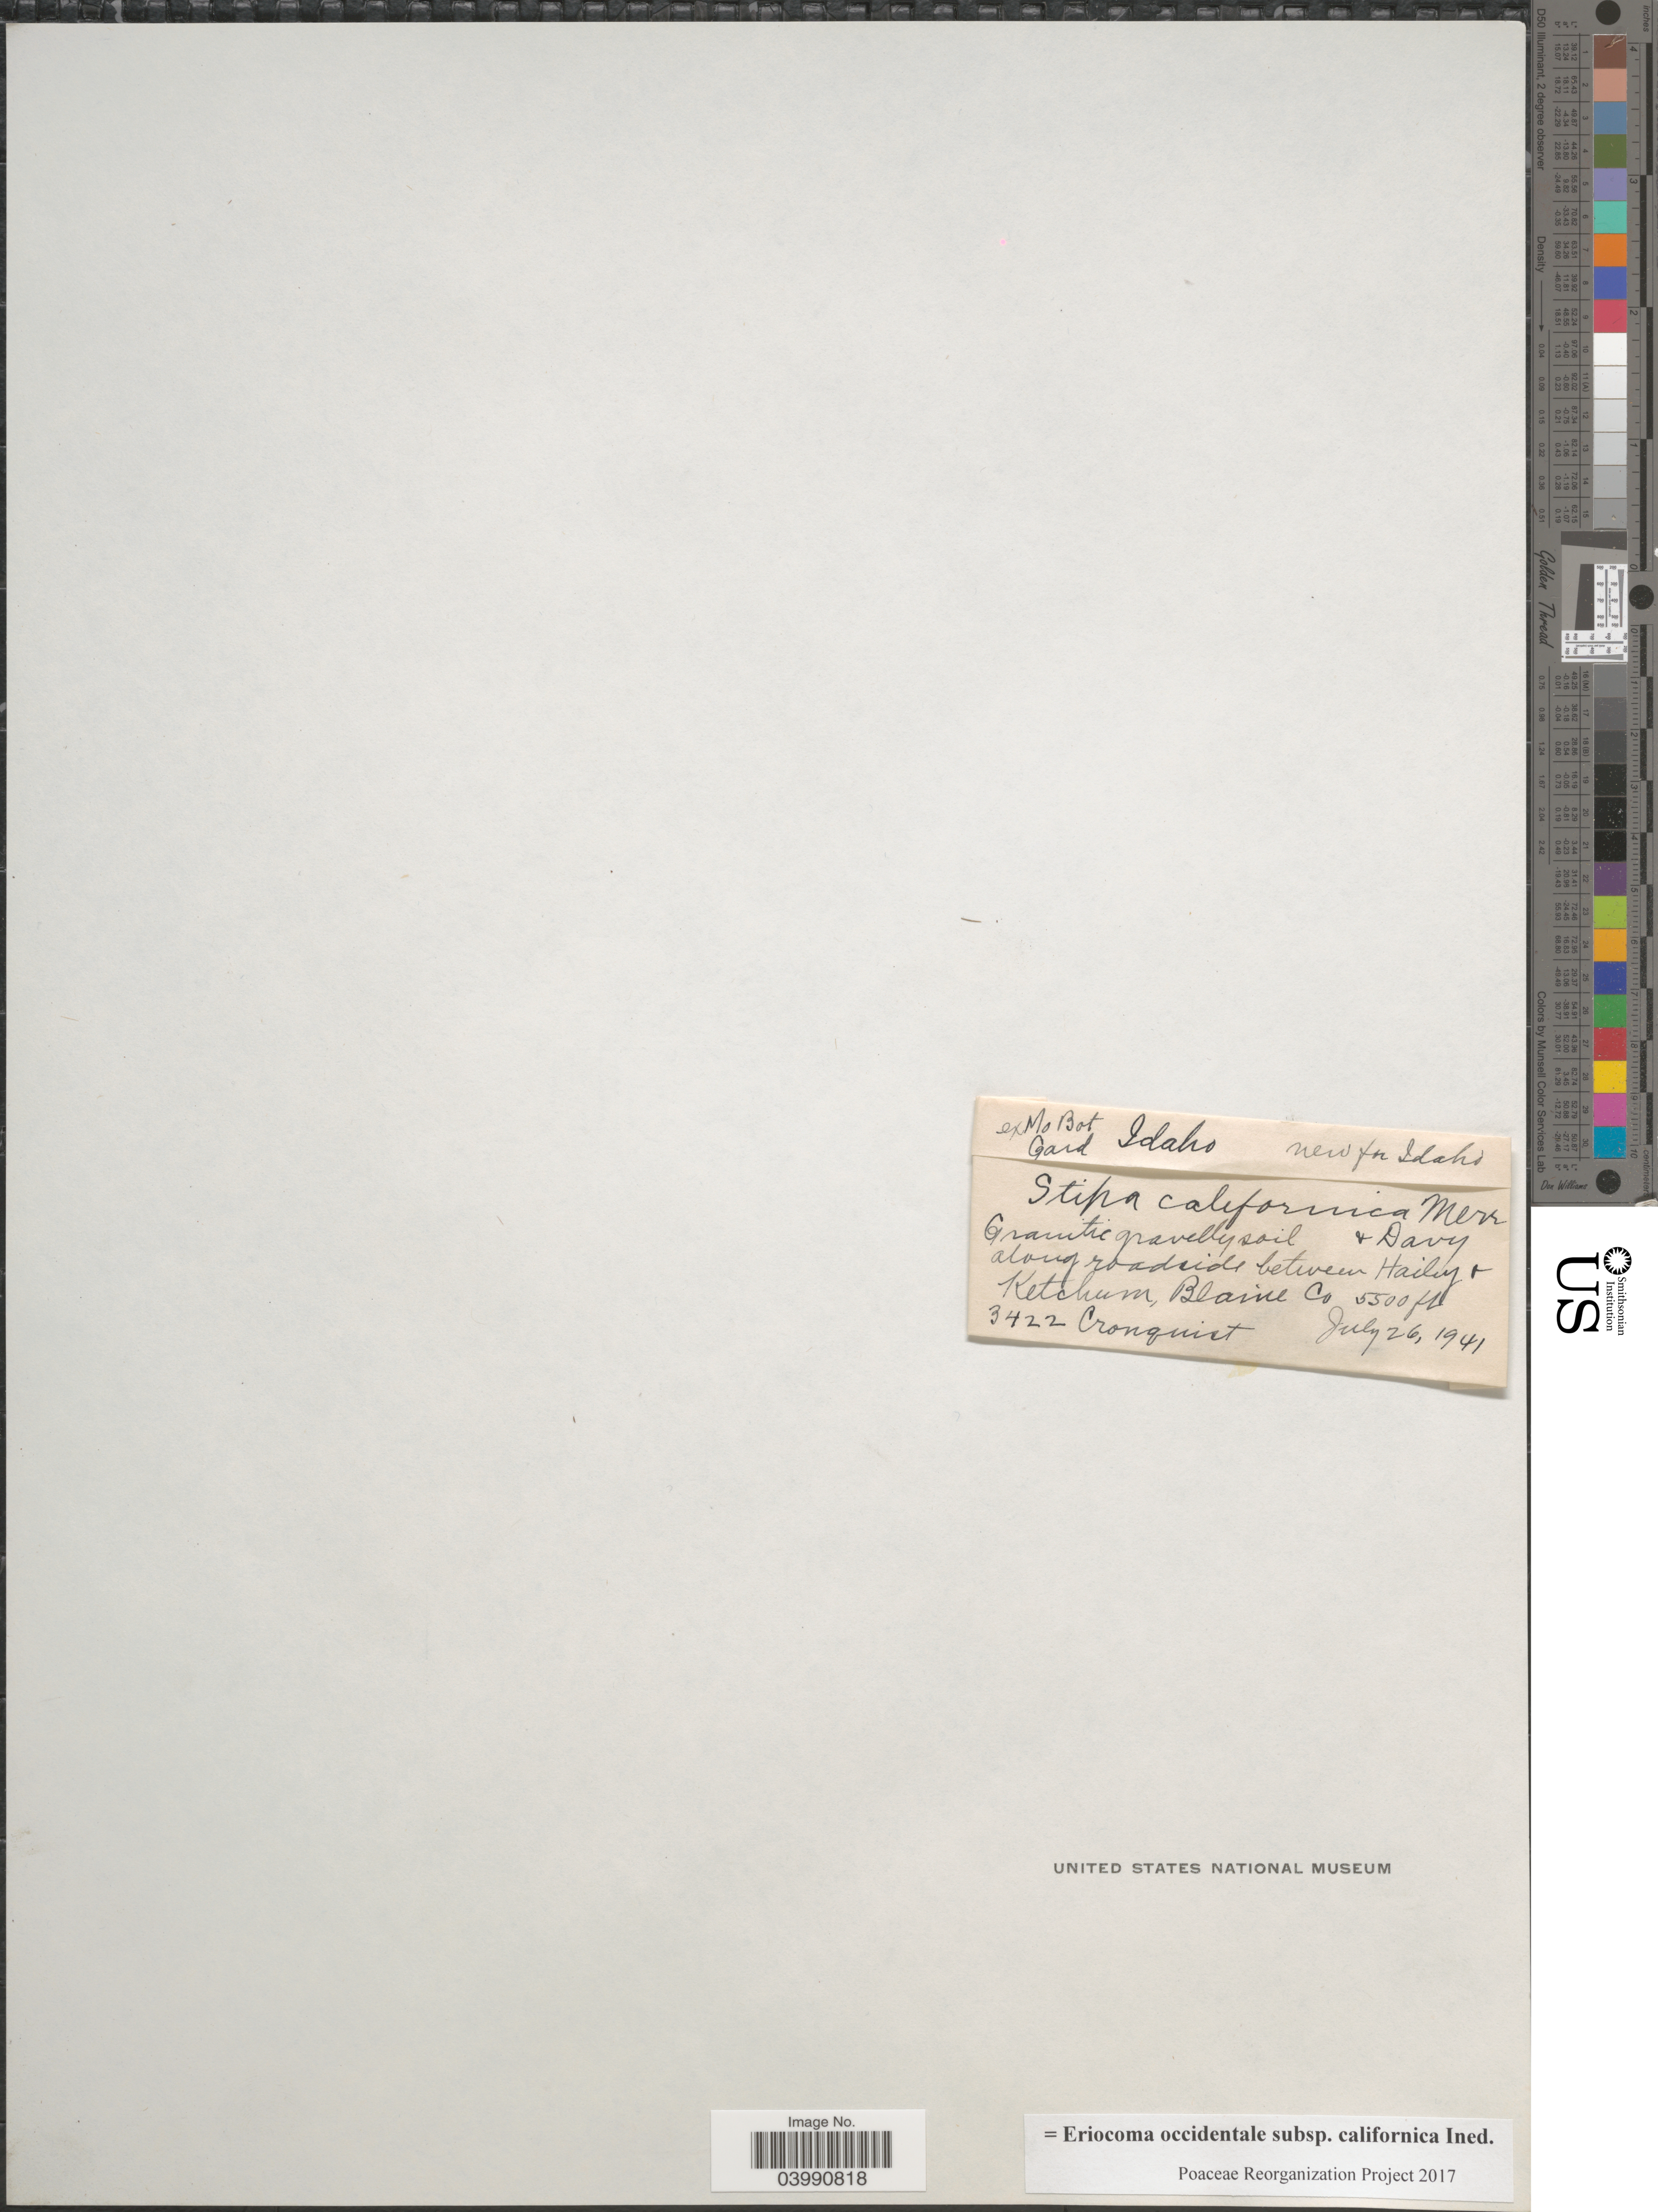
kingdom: Plantae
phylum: Tracheophyta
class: Liliopsida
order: Poales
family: Poaceae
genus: Eriocoma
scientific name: Eriocoma occidentalis subsp. californica ined.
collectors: A. J. Cronquist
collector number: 3422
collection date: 1941-07-26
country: United States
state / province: Idaho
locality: Along roadside between Hailey & Ketchum, Blaine Co.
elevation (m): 1676